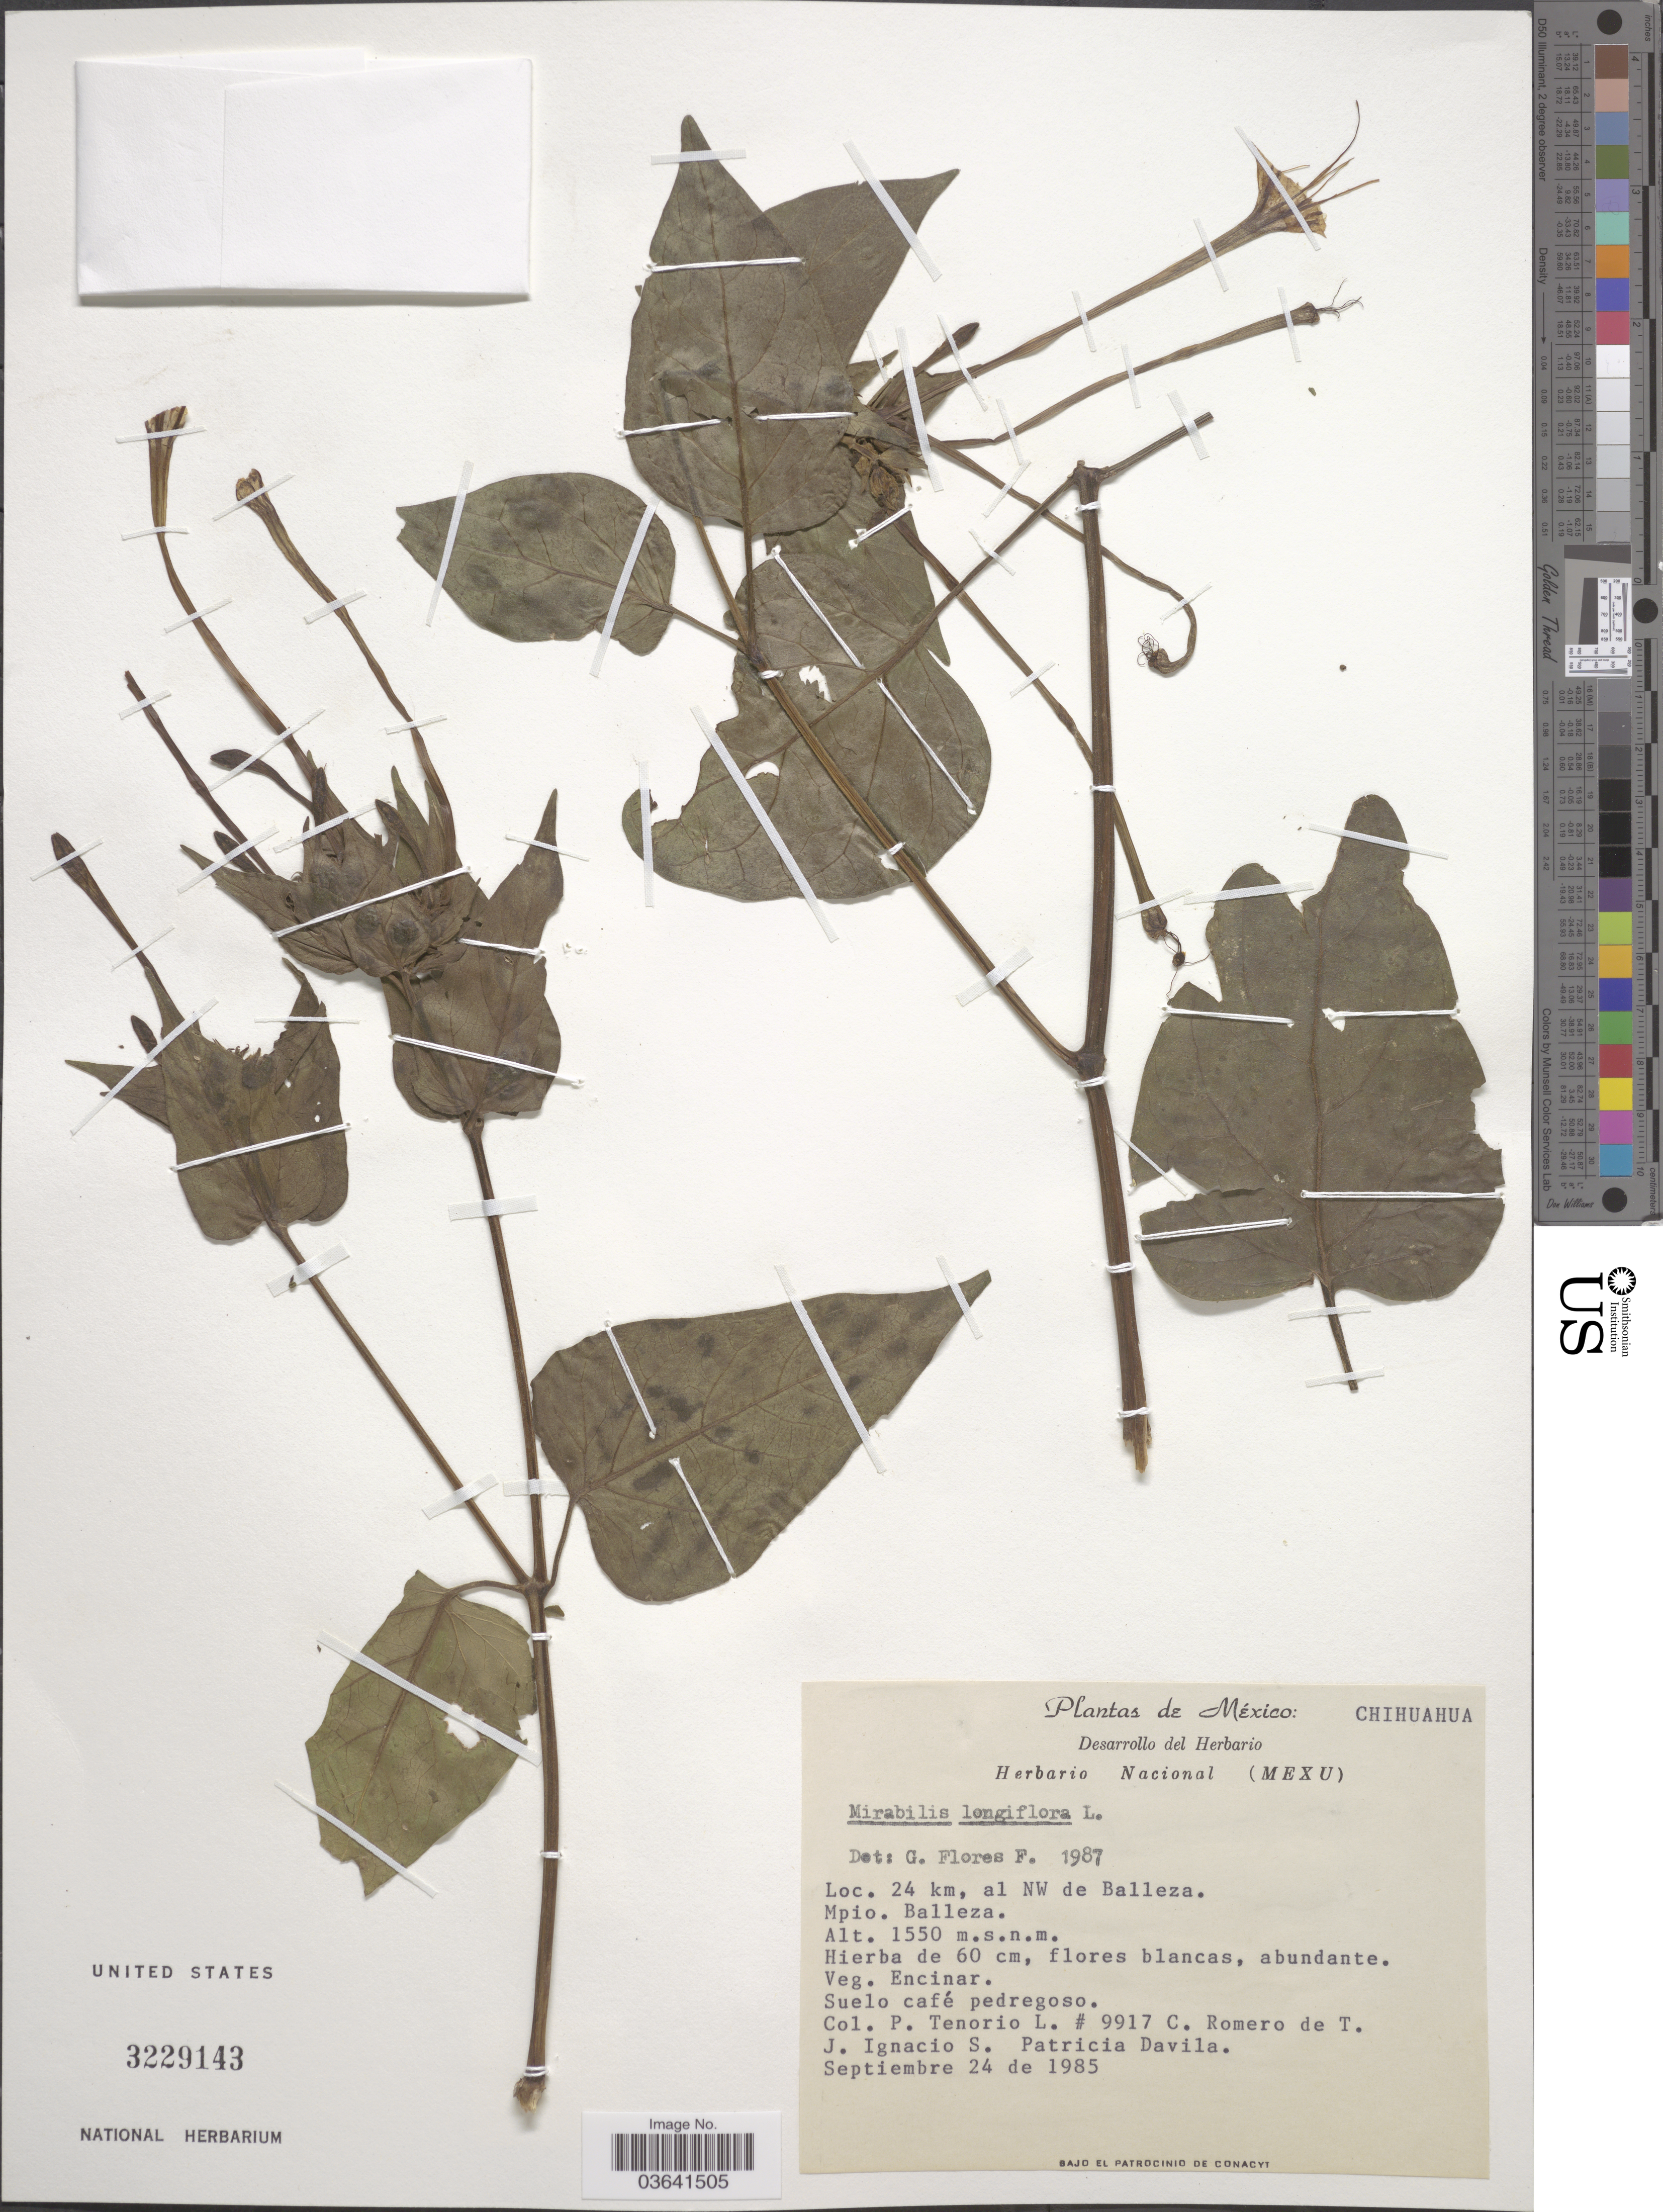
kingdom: Plantae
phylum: Tracheophyta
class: Magnoliopsida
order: Caryophyllales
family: Nyctaginaceae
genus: Mirabilis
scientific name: Mirabilis longiflora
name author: L.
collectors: P. Tenorio L., C. Romero de T., Ignacio S., J. & P. Dávila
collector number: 9917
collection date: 1985-09-24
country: Mexico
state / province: Chihuahua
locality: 24 km, al NW de Balleza. Mpio. Balleza.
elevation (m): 1550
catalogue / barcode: US 3229143